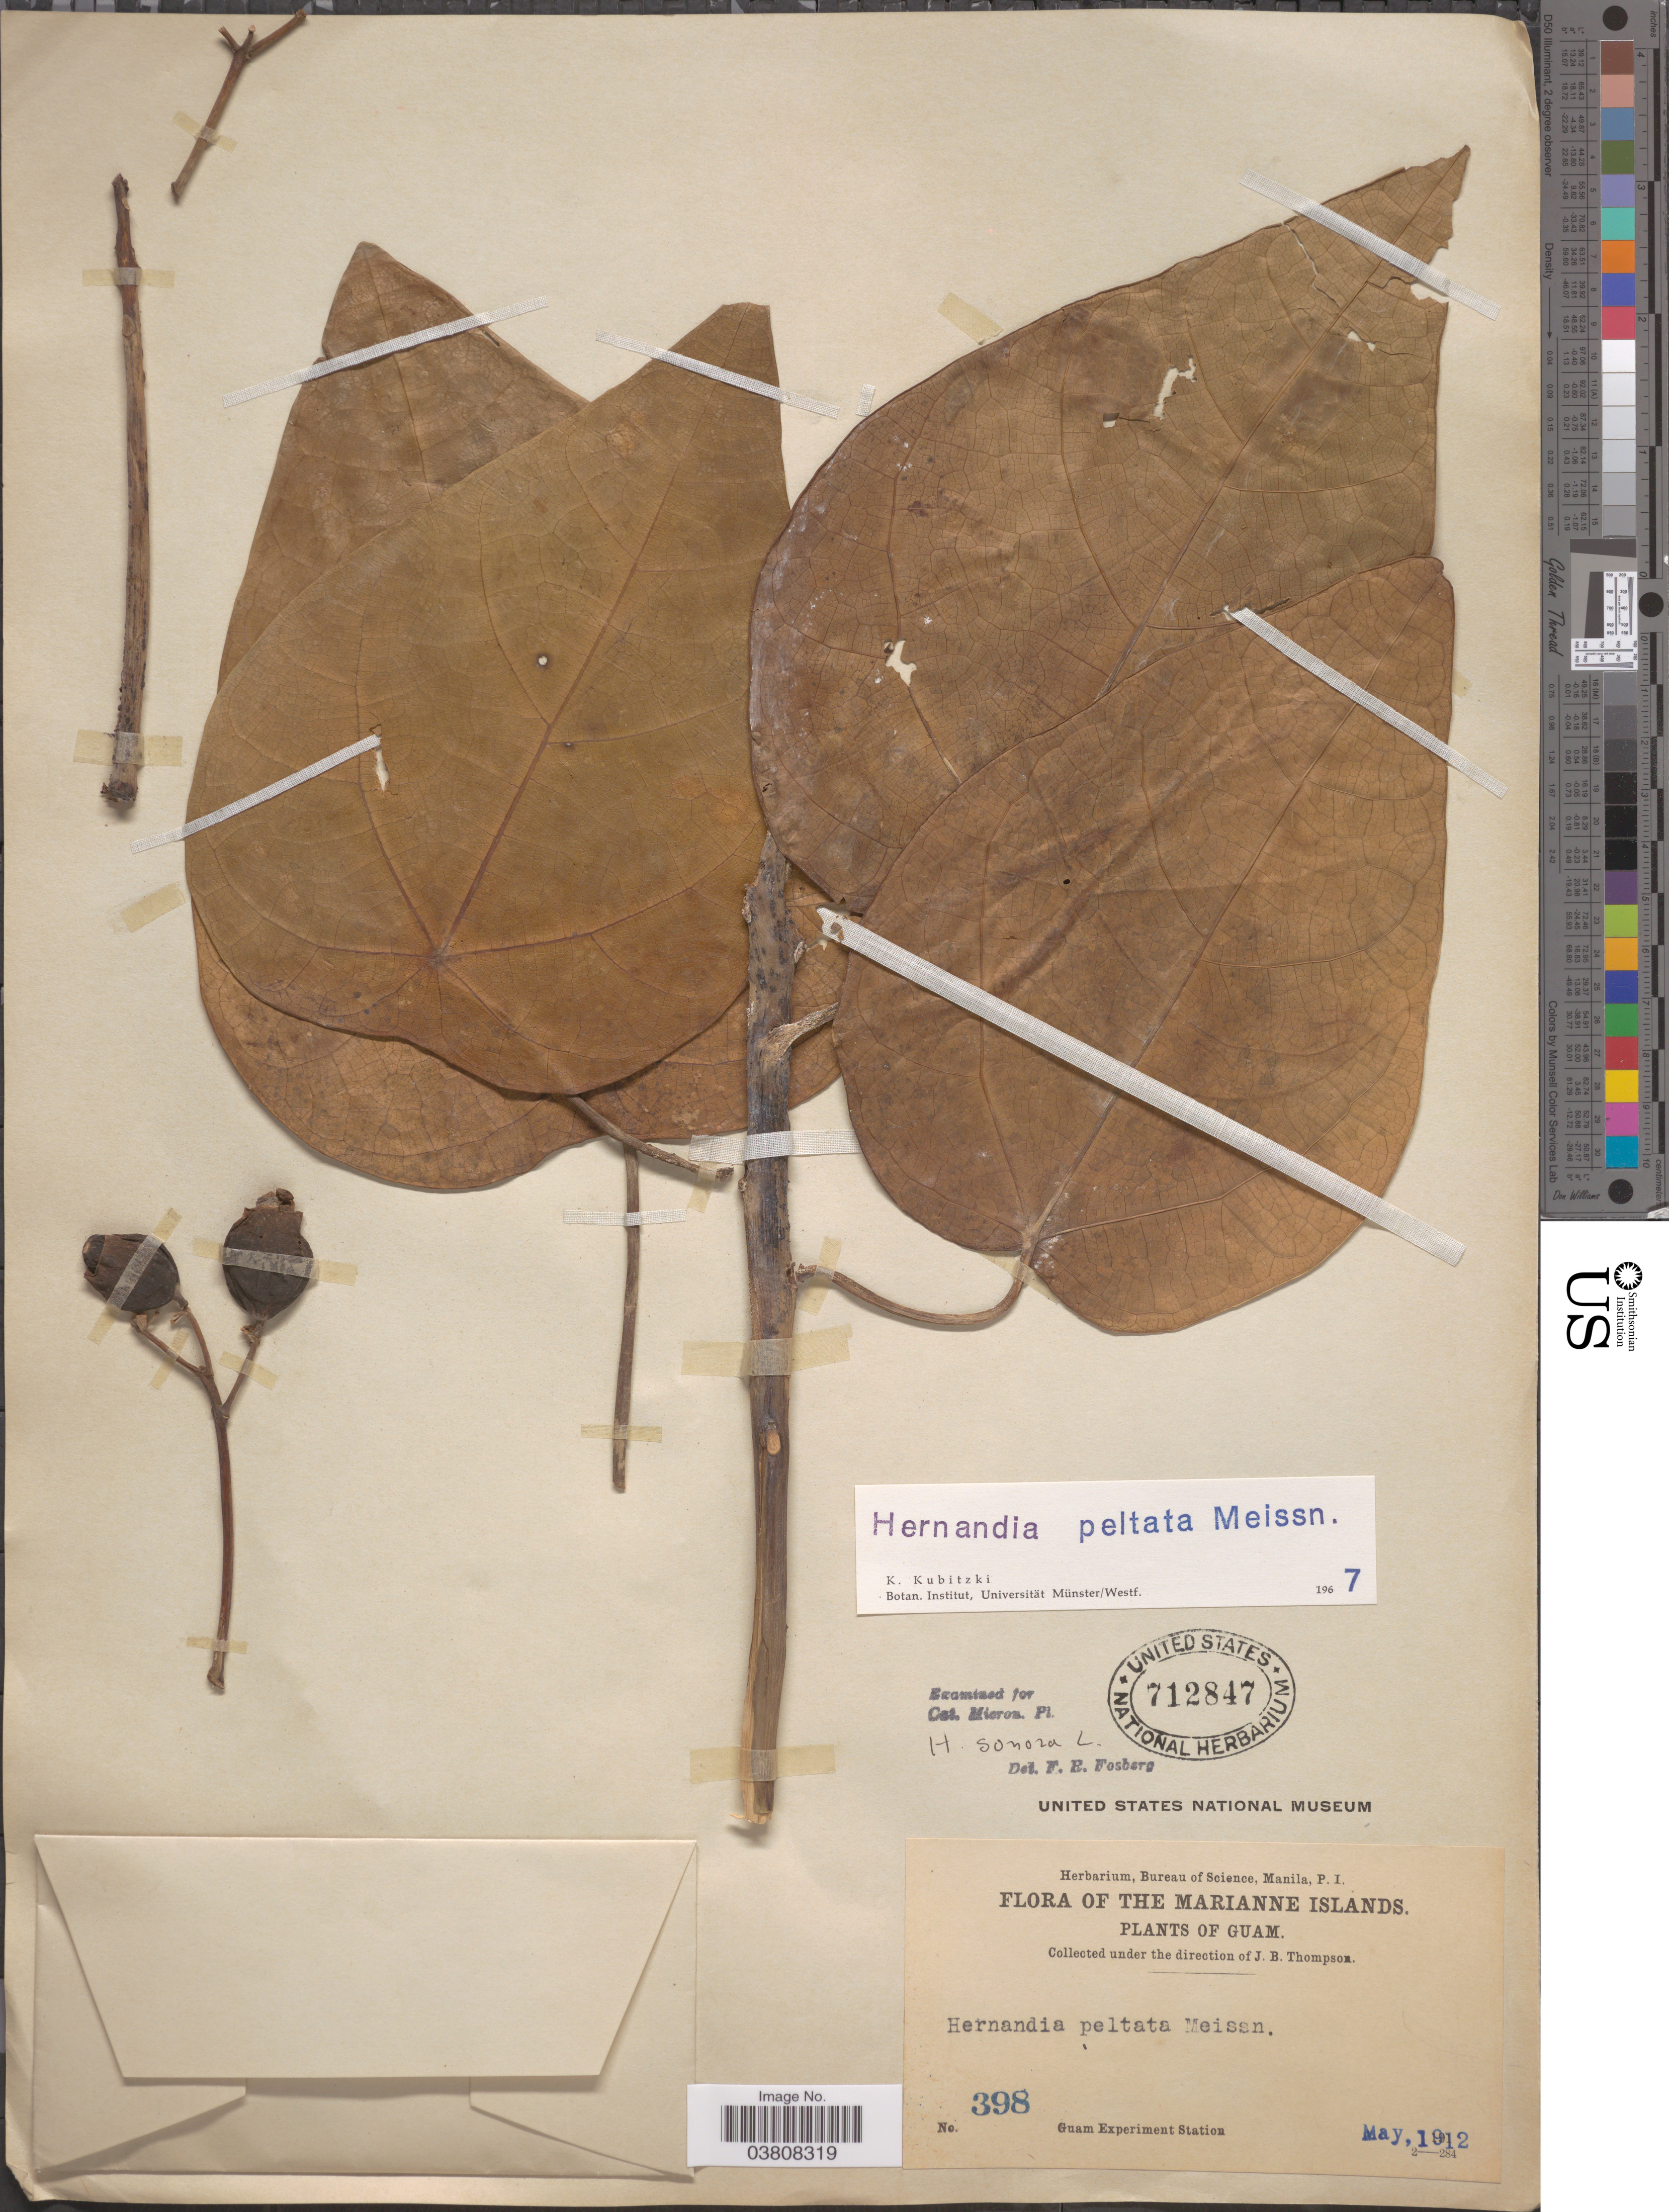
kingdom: Plantae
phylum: Tracheophyta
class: Magnoliopsida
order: Laurales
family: Hernandiaceae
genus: Hernandia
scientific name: Hernandia nymphaeifolia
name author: (C. Presl) Kubitzki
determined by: Strong, Mark T., (BOT), Smithsonian Institution - National Museum of Natural History (UNITED STATES)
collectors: Guam Exp. Sta.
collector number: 398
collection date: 1912-05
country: Northern Mariana Islands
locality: The Marianne Islands.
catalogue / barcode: US 712847